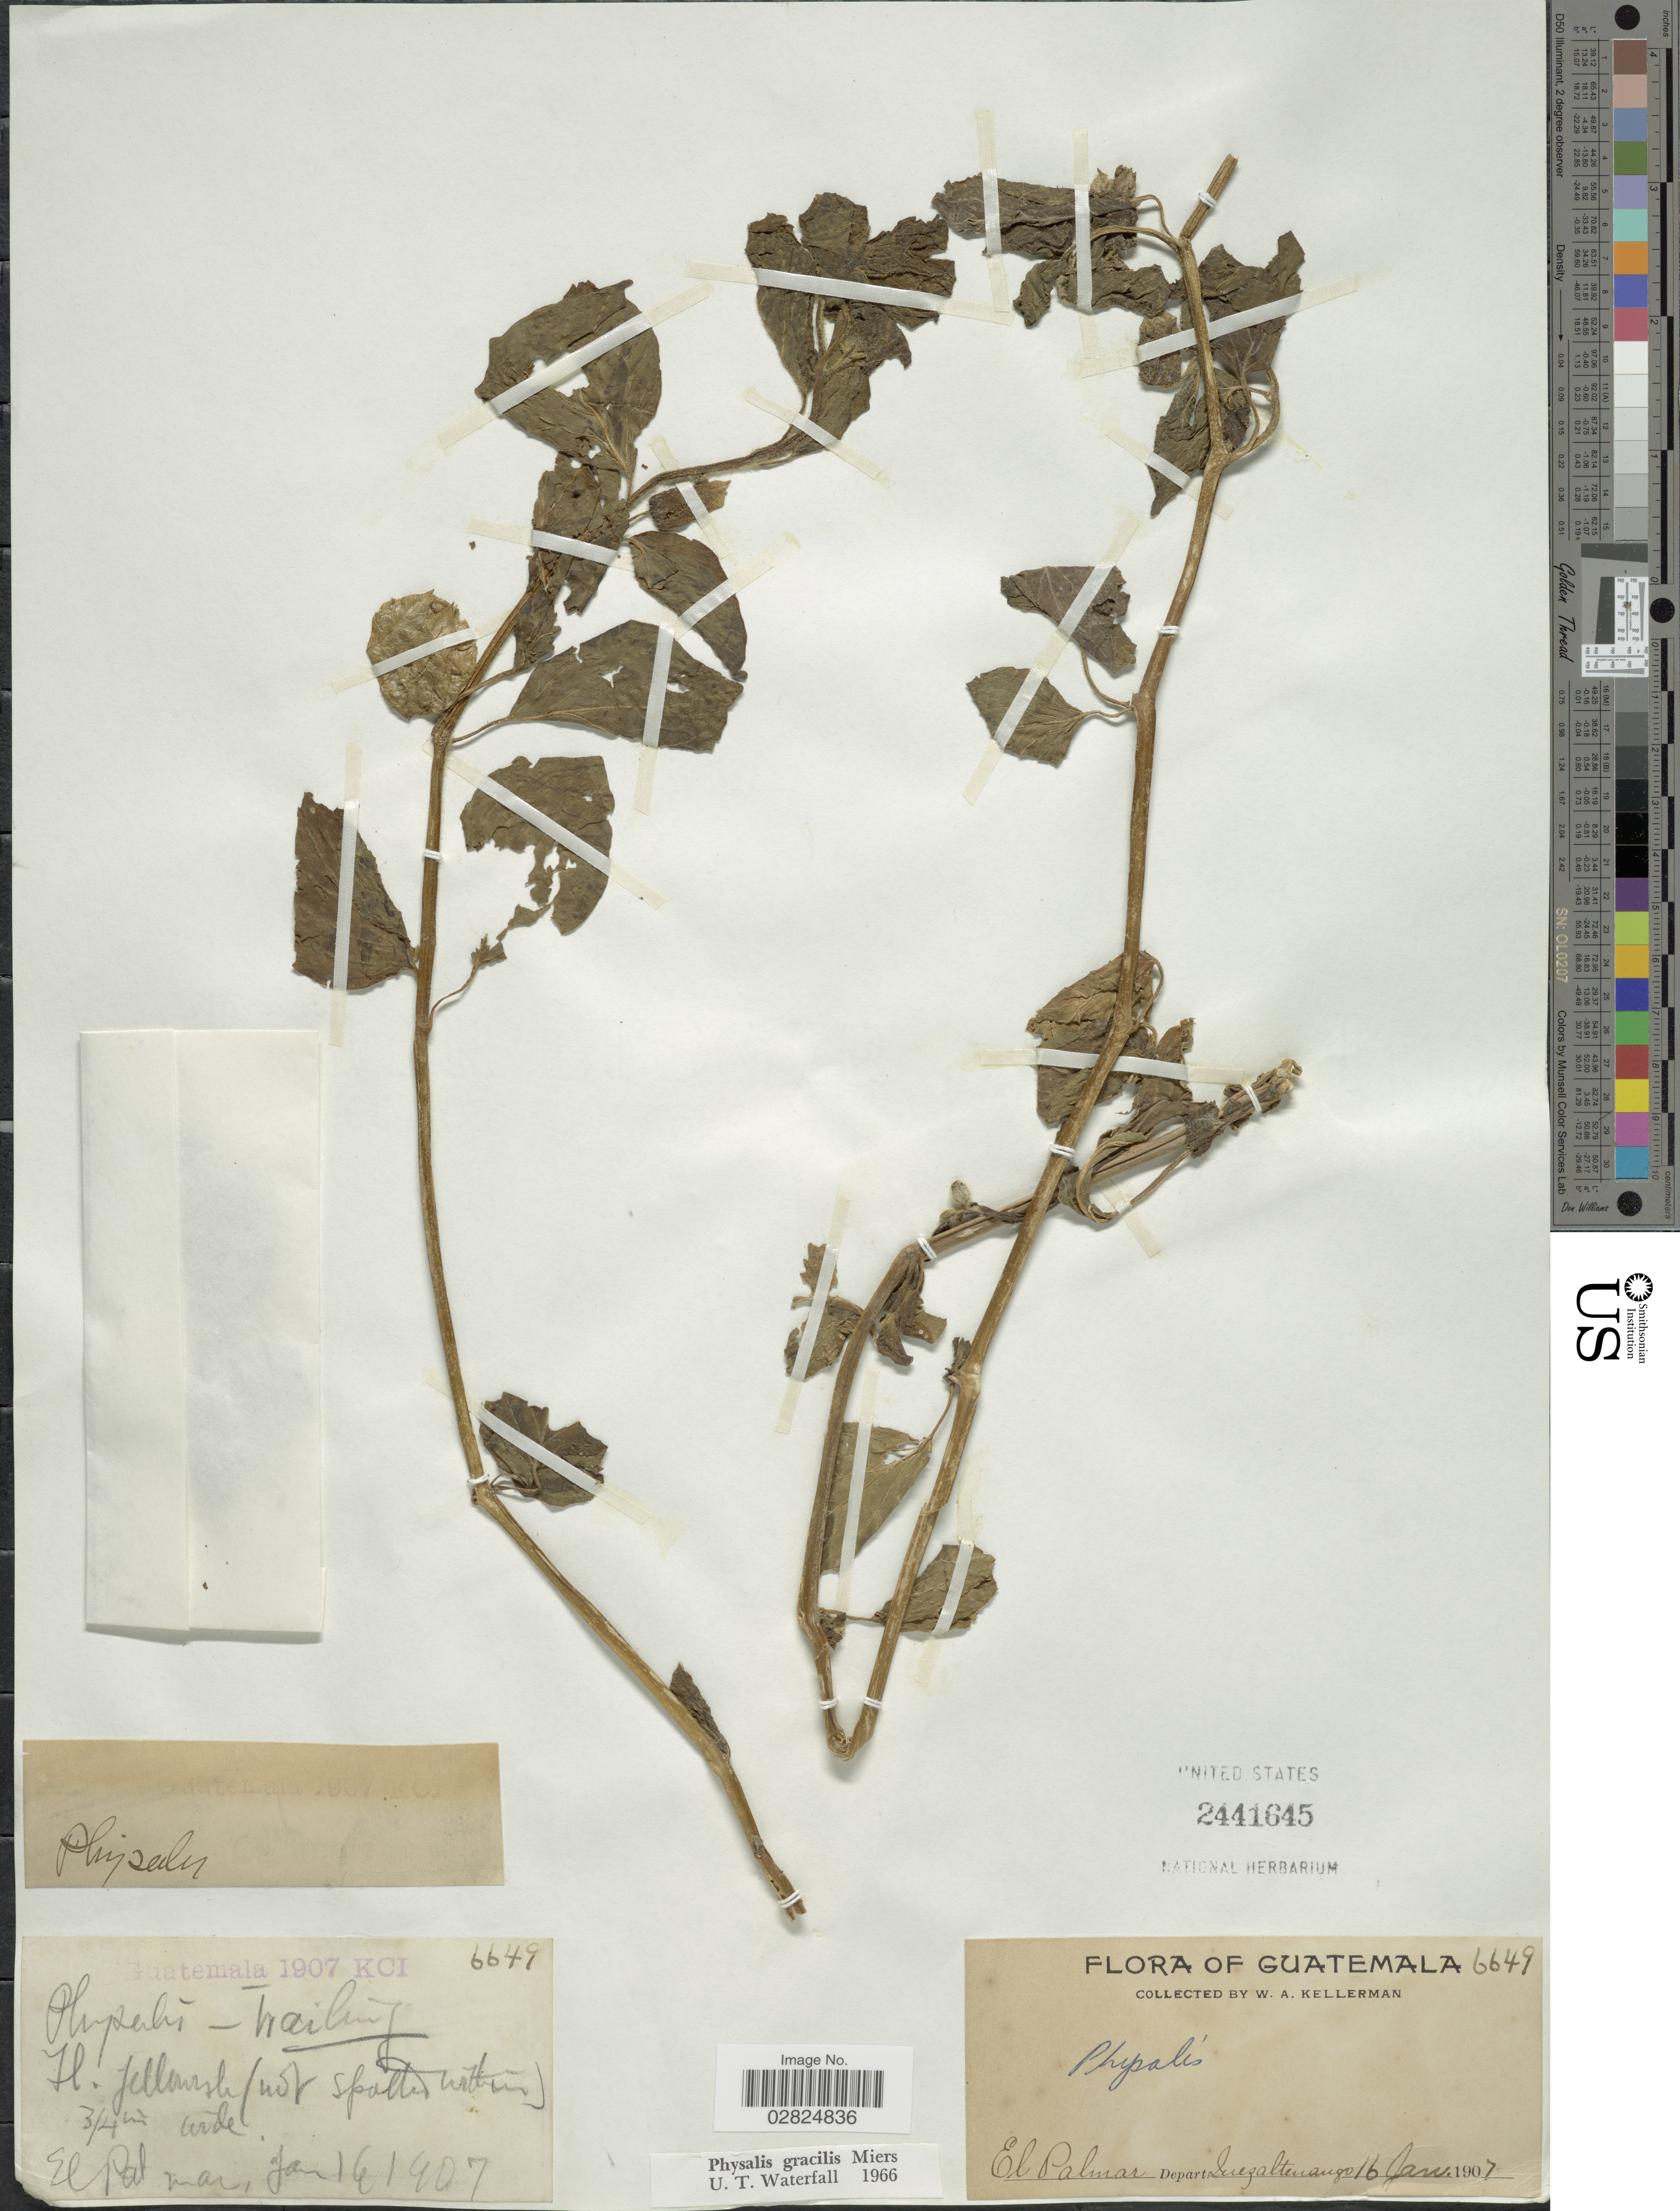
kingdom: Plantae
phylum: Tracheophyta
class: Magnoliopsida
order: Solanales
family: Solanaceae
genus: Physalis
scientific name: Physalis gracilis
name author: Miers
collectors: W. Kellerman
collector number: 6649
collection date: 1907-01-16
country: Guatemala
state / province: Quetzaltenango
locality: El Palmar. Depart Quezaltenango.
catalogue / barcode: US 2441645